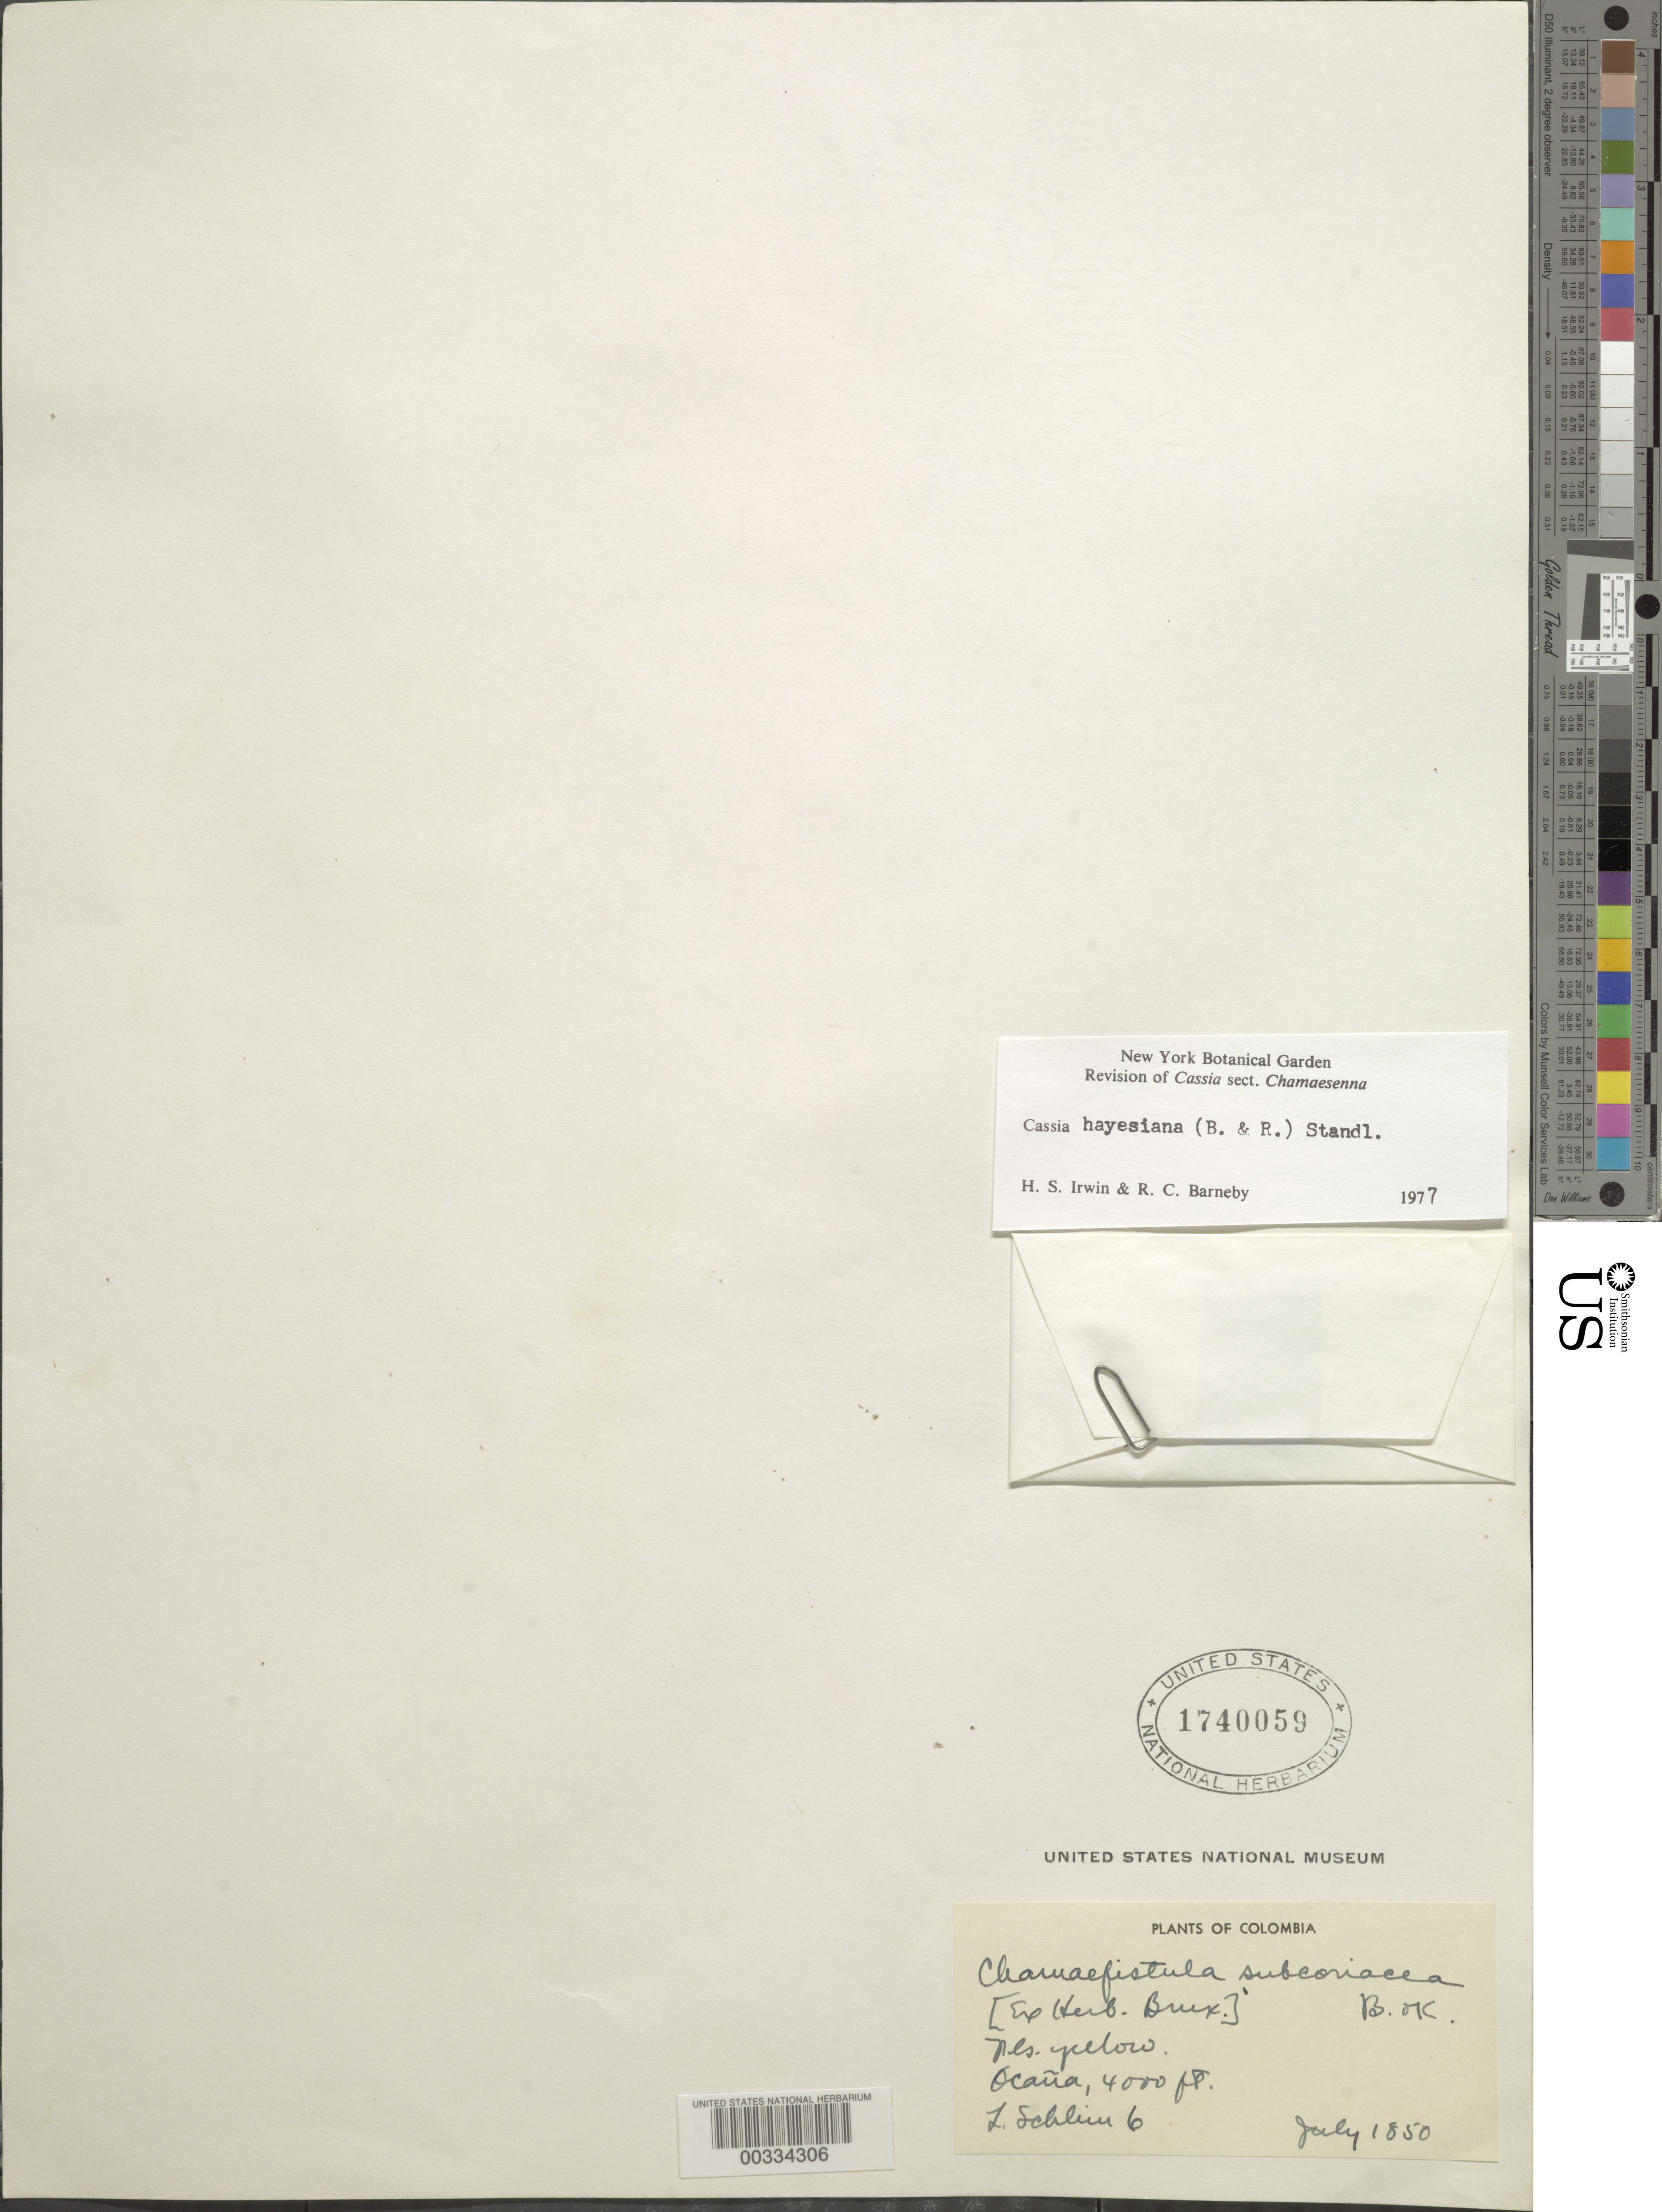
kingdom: Plantae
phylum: Tracheophyta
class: Magnoliopsida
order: Fabales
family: Fabaceae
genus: Senna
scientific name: Senna hayesiana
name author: (Britton & Rose) H.S. Irwin & Barneby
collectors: L. Schlim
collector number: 6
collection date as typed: Jul 1850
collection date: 1850-07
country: Colombia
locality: Ocana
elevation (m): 4000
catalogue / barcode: US 1740059